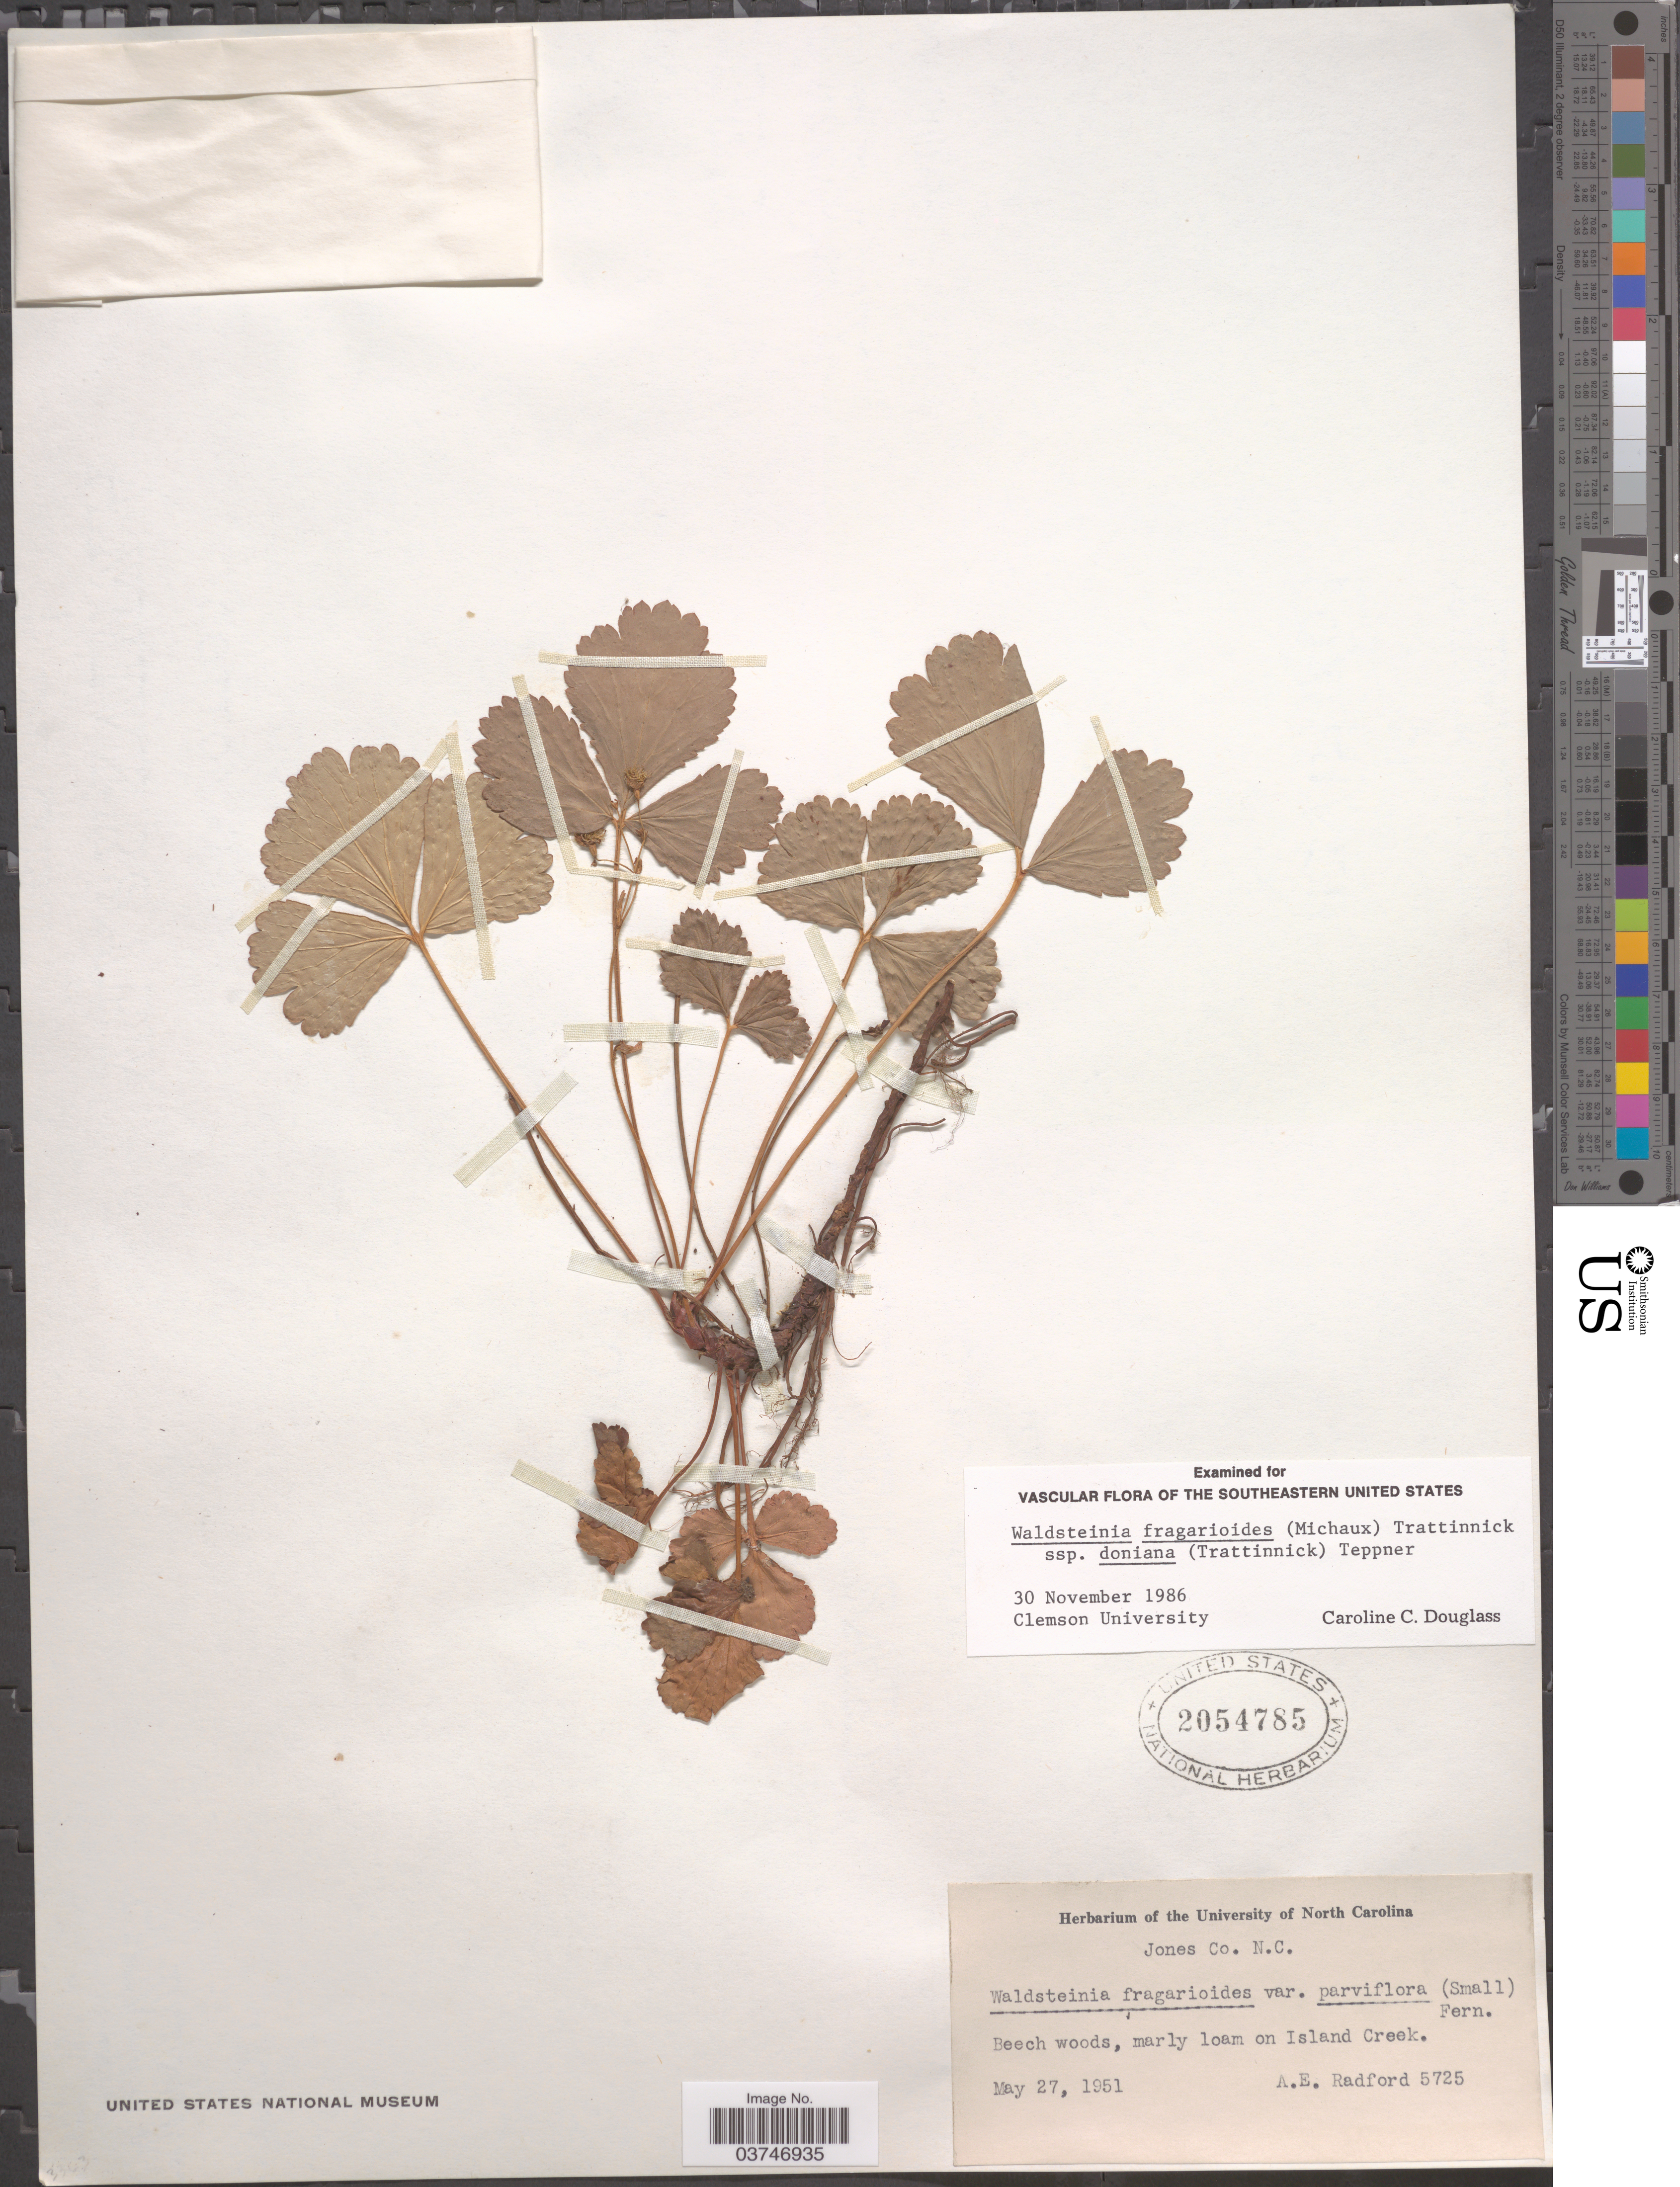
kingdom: Plantae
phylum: Tracheophyta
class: Magnoliopsida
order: Rosales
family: Rosaceae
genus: Waldsteinia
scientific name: Waldsteinia fragarioides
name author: (Michx.) Tratt.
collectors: A. Redford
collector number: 5725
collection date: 1951-05-27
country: United States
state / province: North Carolina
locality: Jones Co., marly loam on Island Creek.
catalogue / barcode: US 2054785